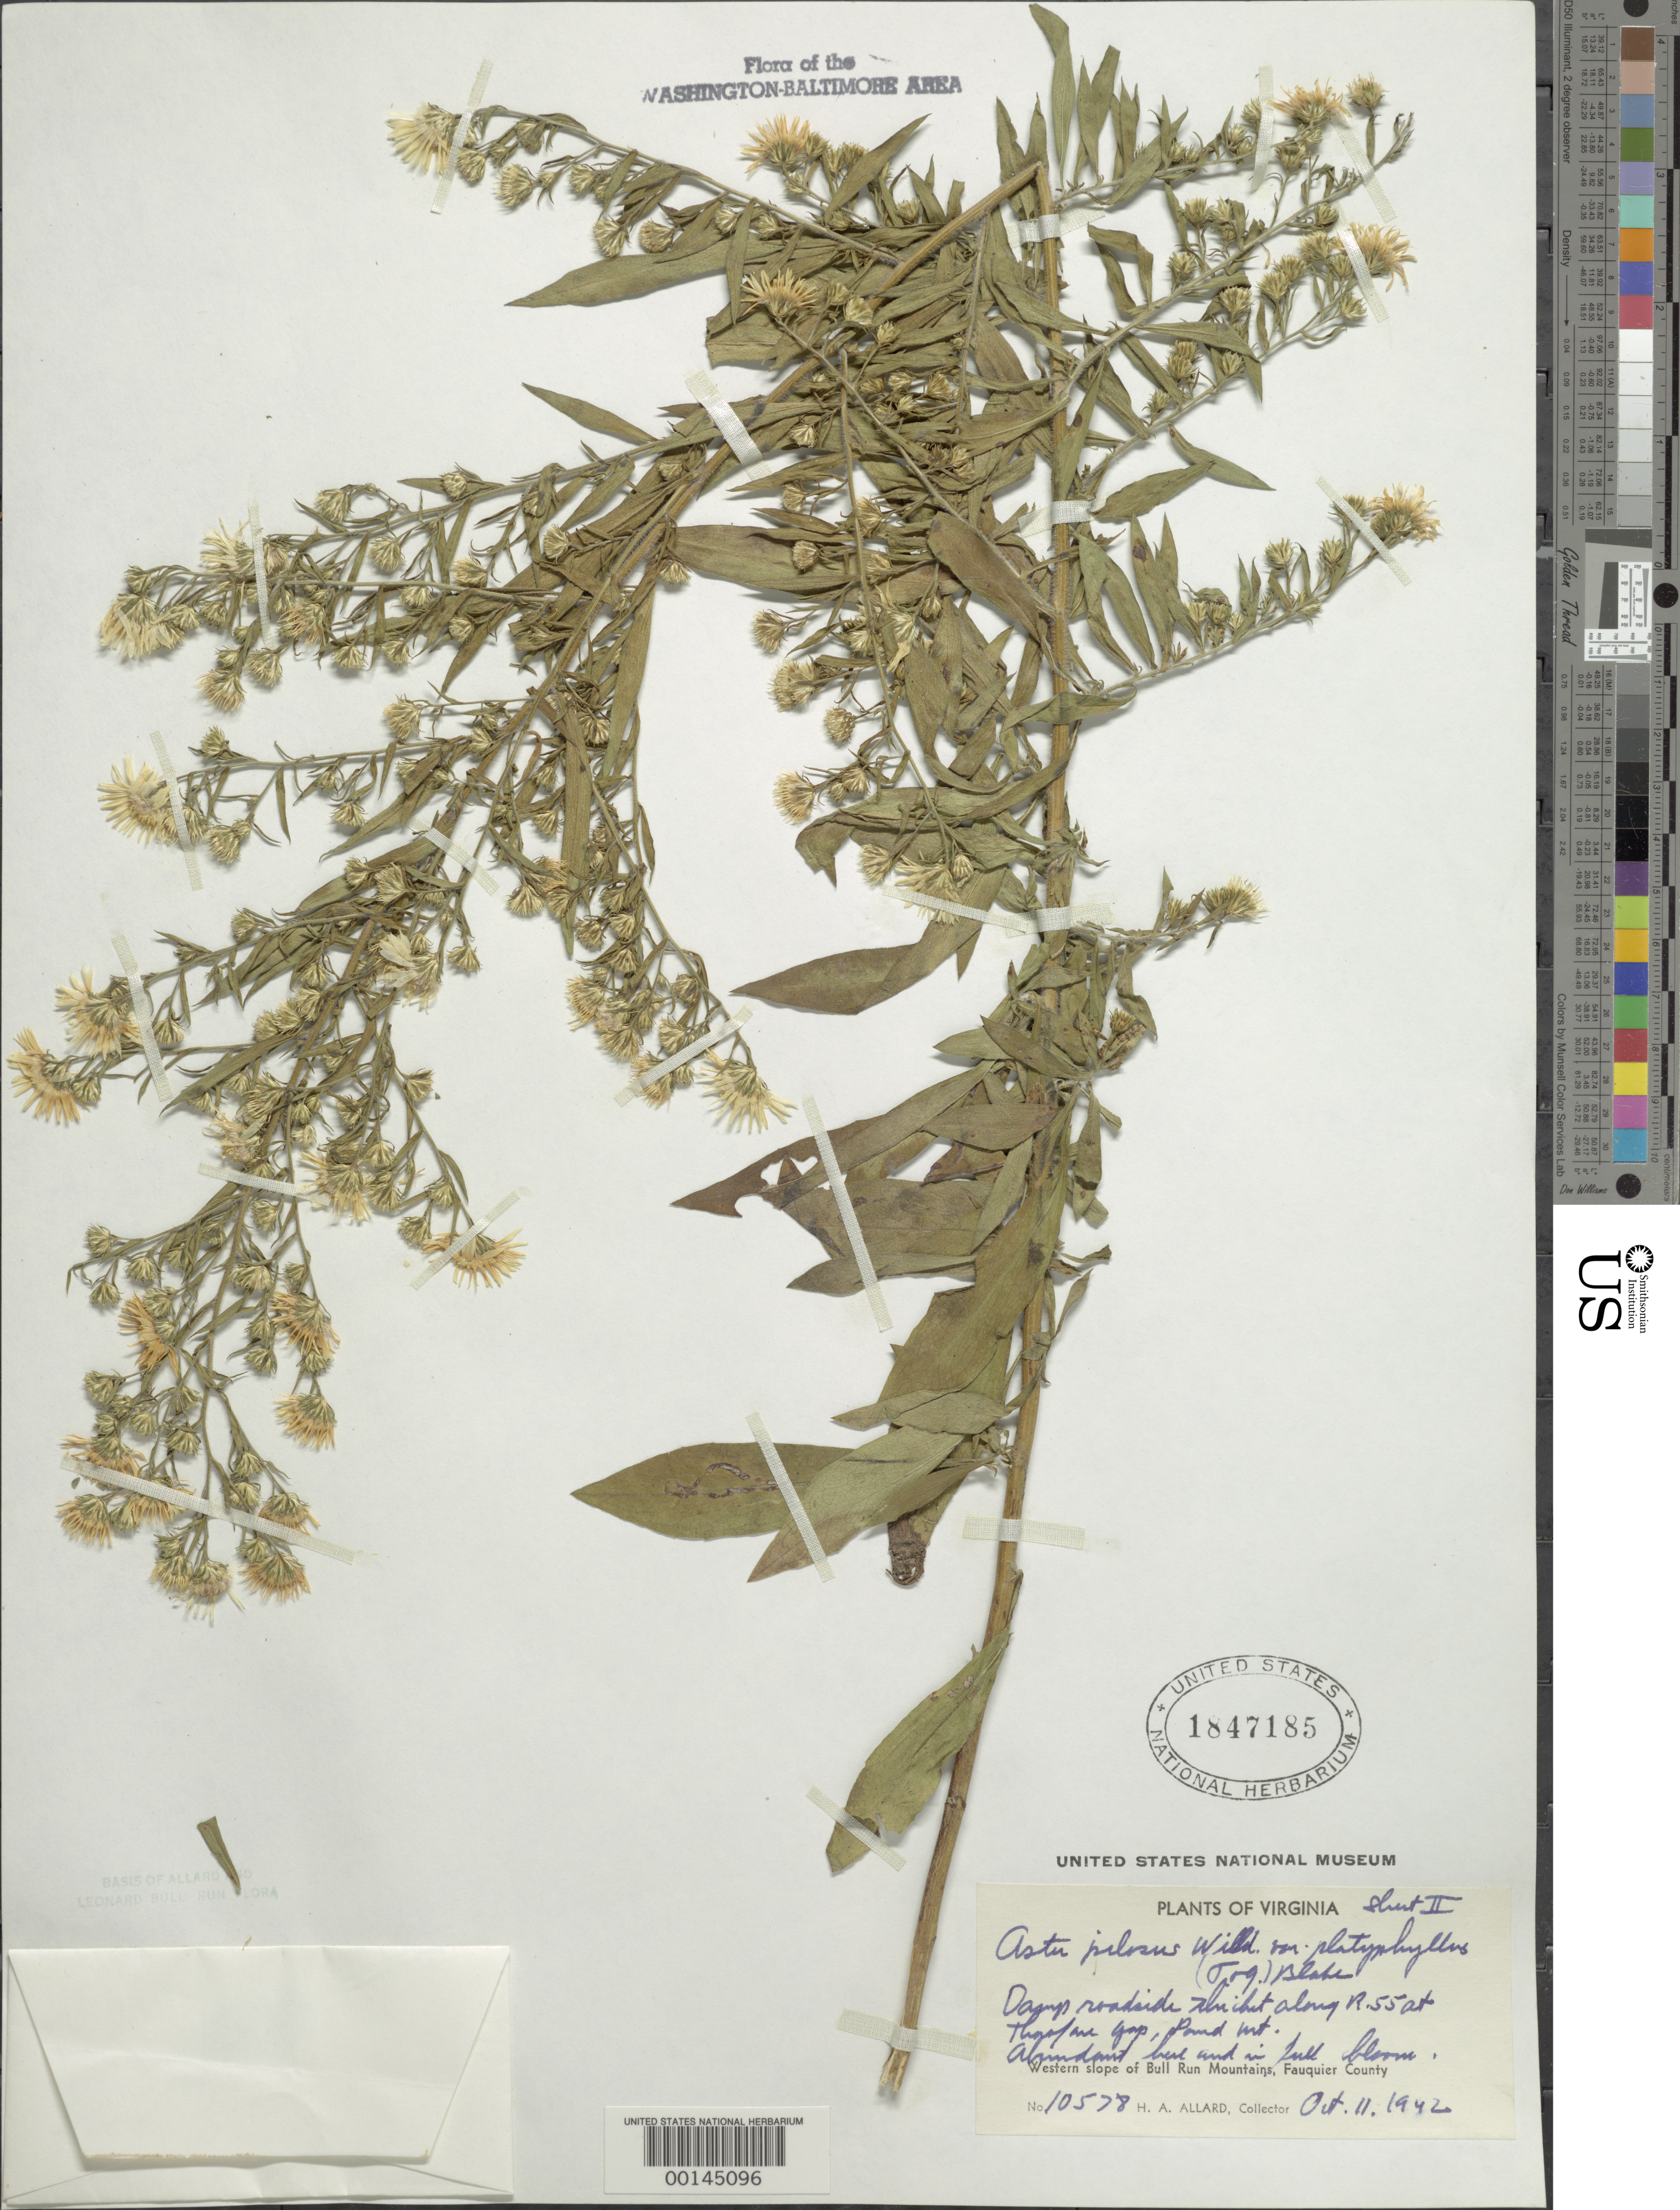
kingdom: Plantae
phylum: Tracheophyta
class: Magnoliopsida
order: Asterales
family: Asteraceae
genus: Symphyotrichum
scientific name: Symphyotrichum pilosum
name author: (Willd.) G.L. Nesom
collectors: H. A. Allard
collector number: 10578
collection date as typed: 11 Oct 1942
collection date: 1942-10-11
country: United States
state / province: Virginia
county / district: Fauquier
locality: Rt. 55 at Thorofare Gap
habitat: Damp roadside thicket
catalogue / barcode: US 1847185